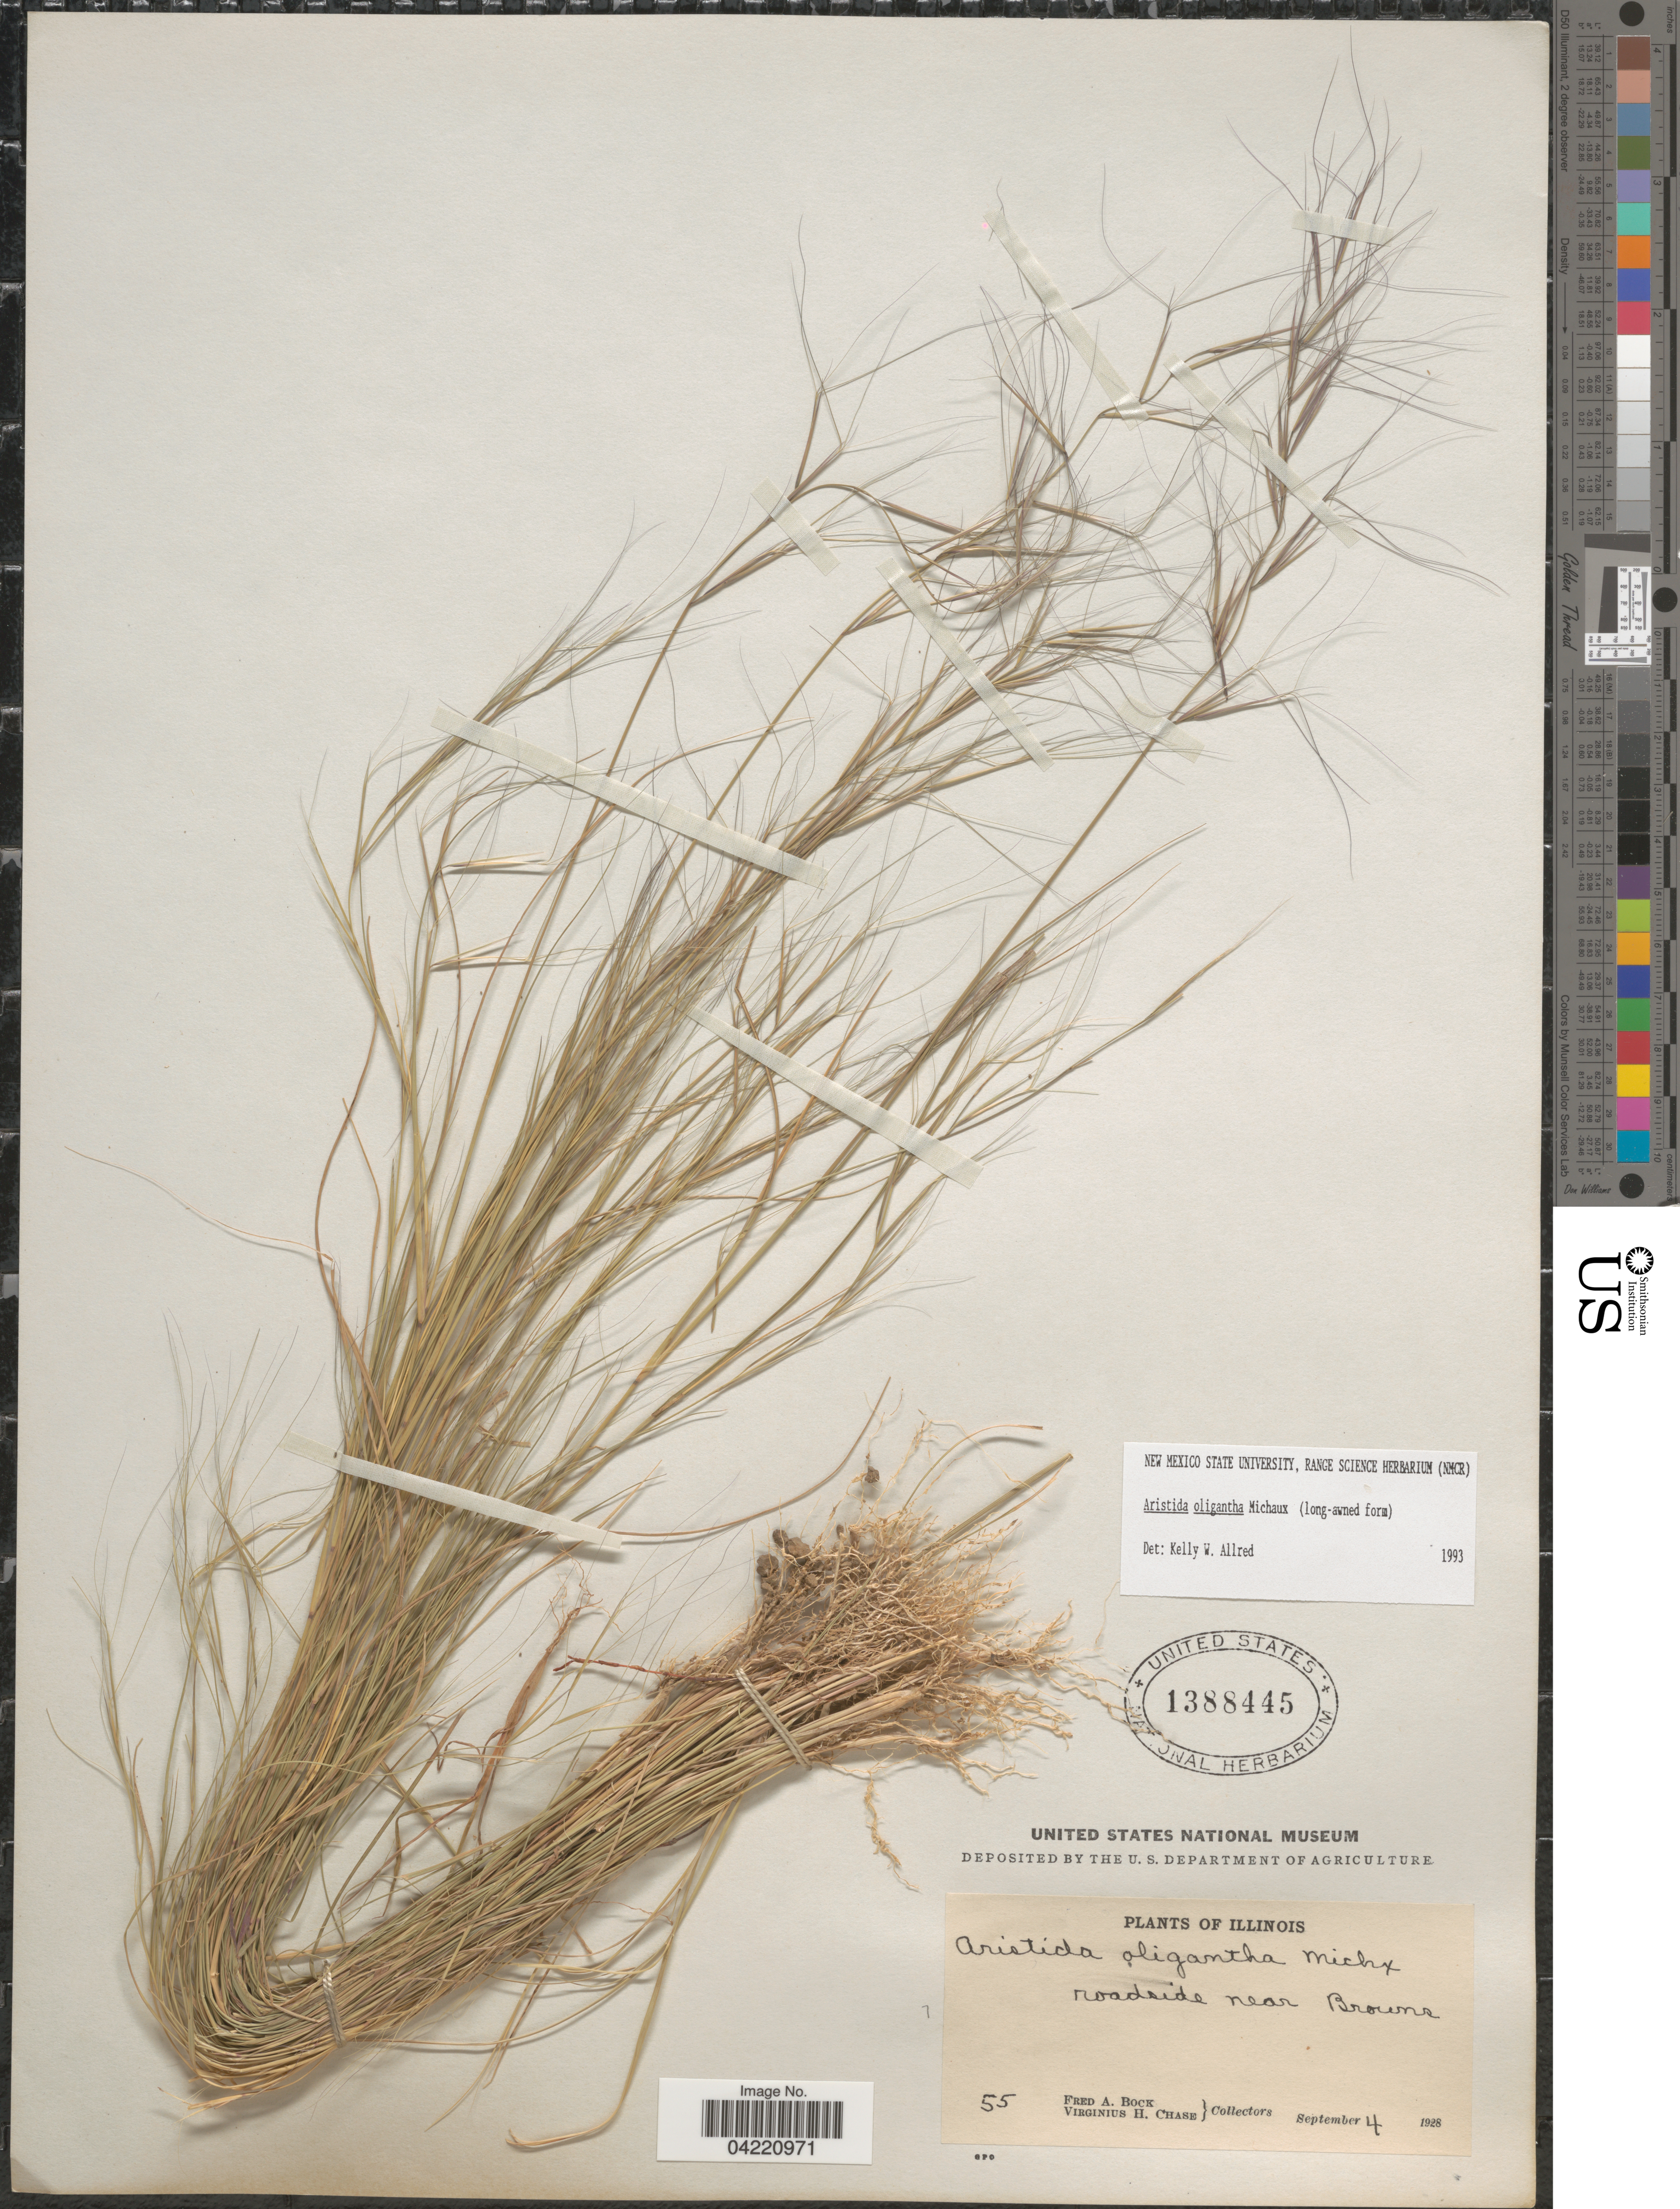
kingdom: Plantae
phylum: Tracheophyta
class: Liliopsida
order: Poales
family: Poaceae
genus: Aristida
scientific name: Aristida oligantha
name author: Michx.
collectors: F. Bock & V. H. Chase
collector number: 55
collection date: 1928-09-04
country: United States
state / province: Illinois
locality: Roadside near Browna.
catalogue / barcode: US 1388445